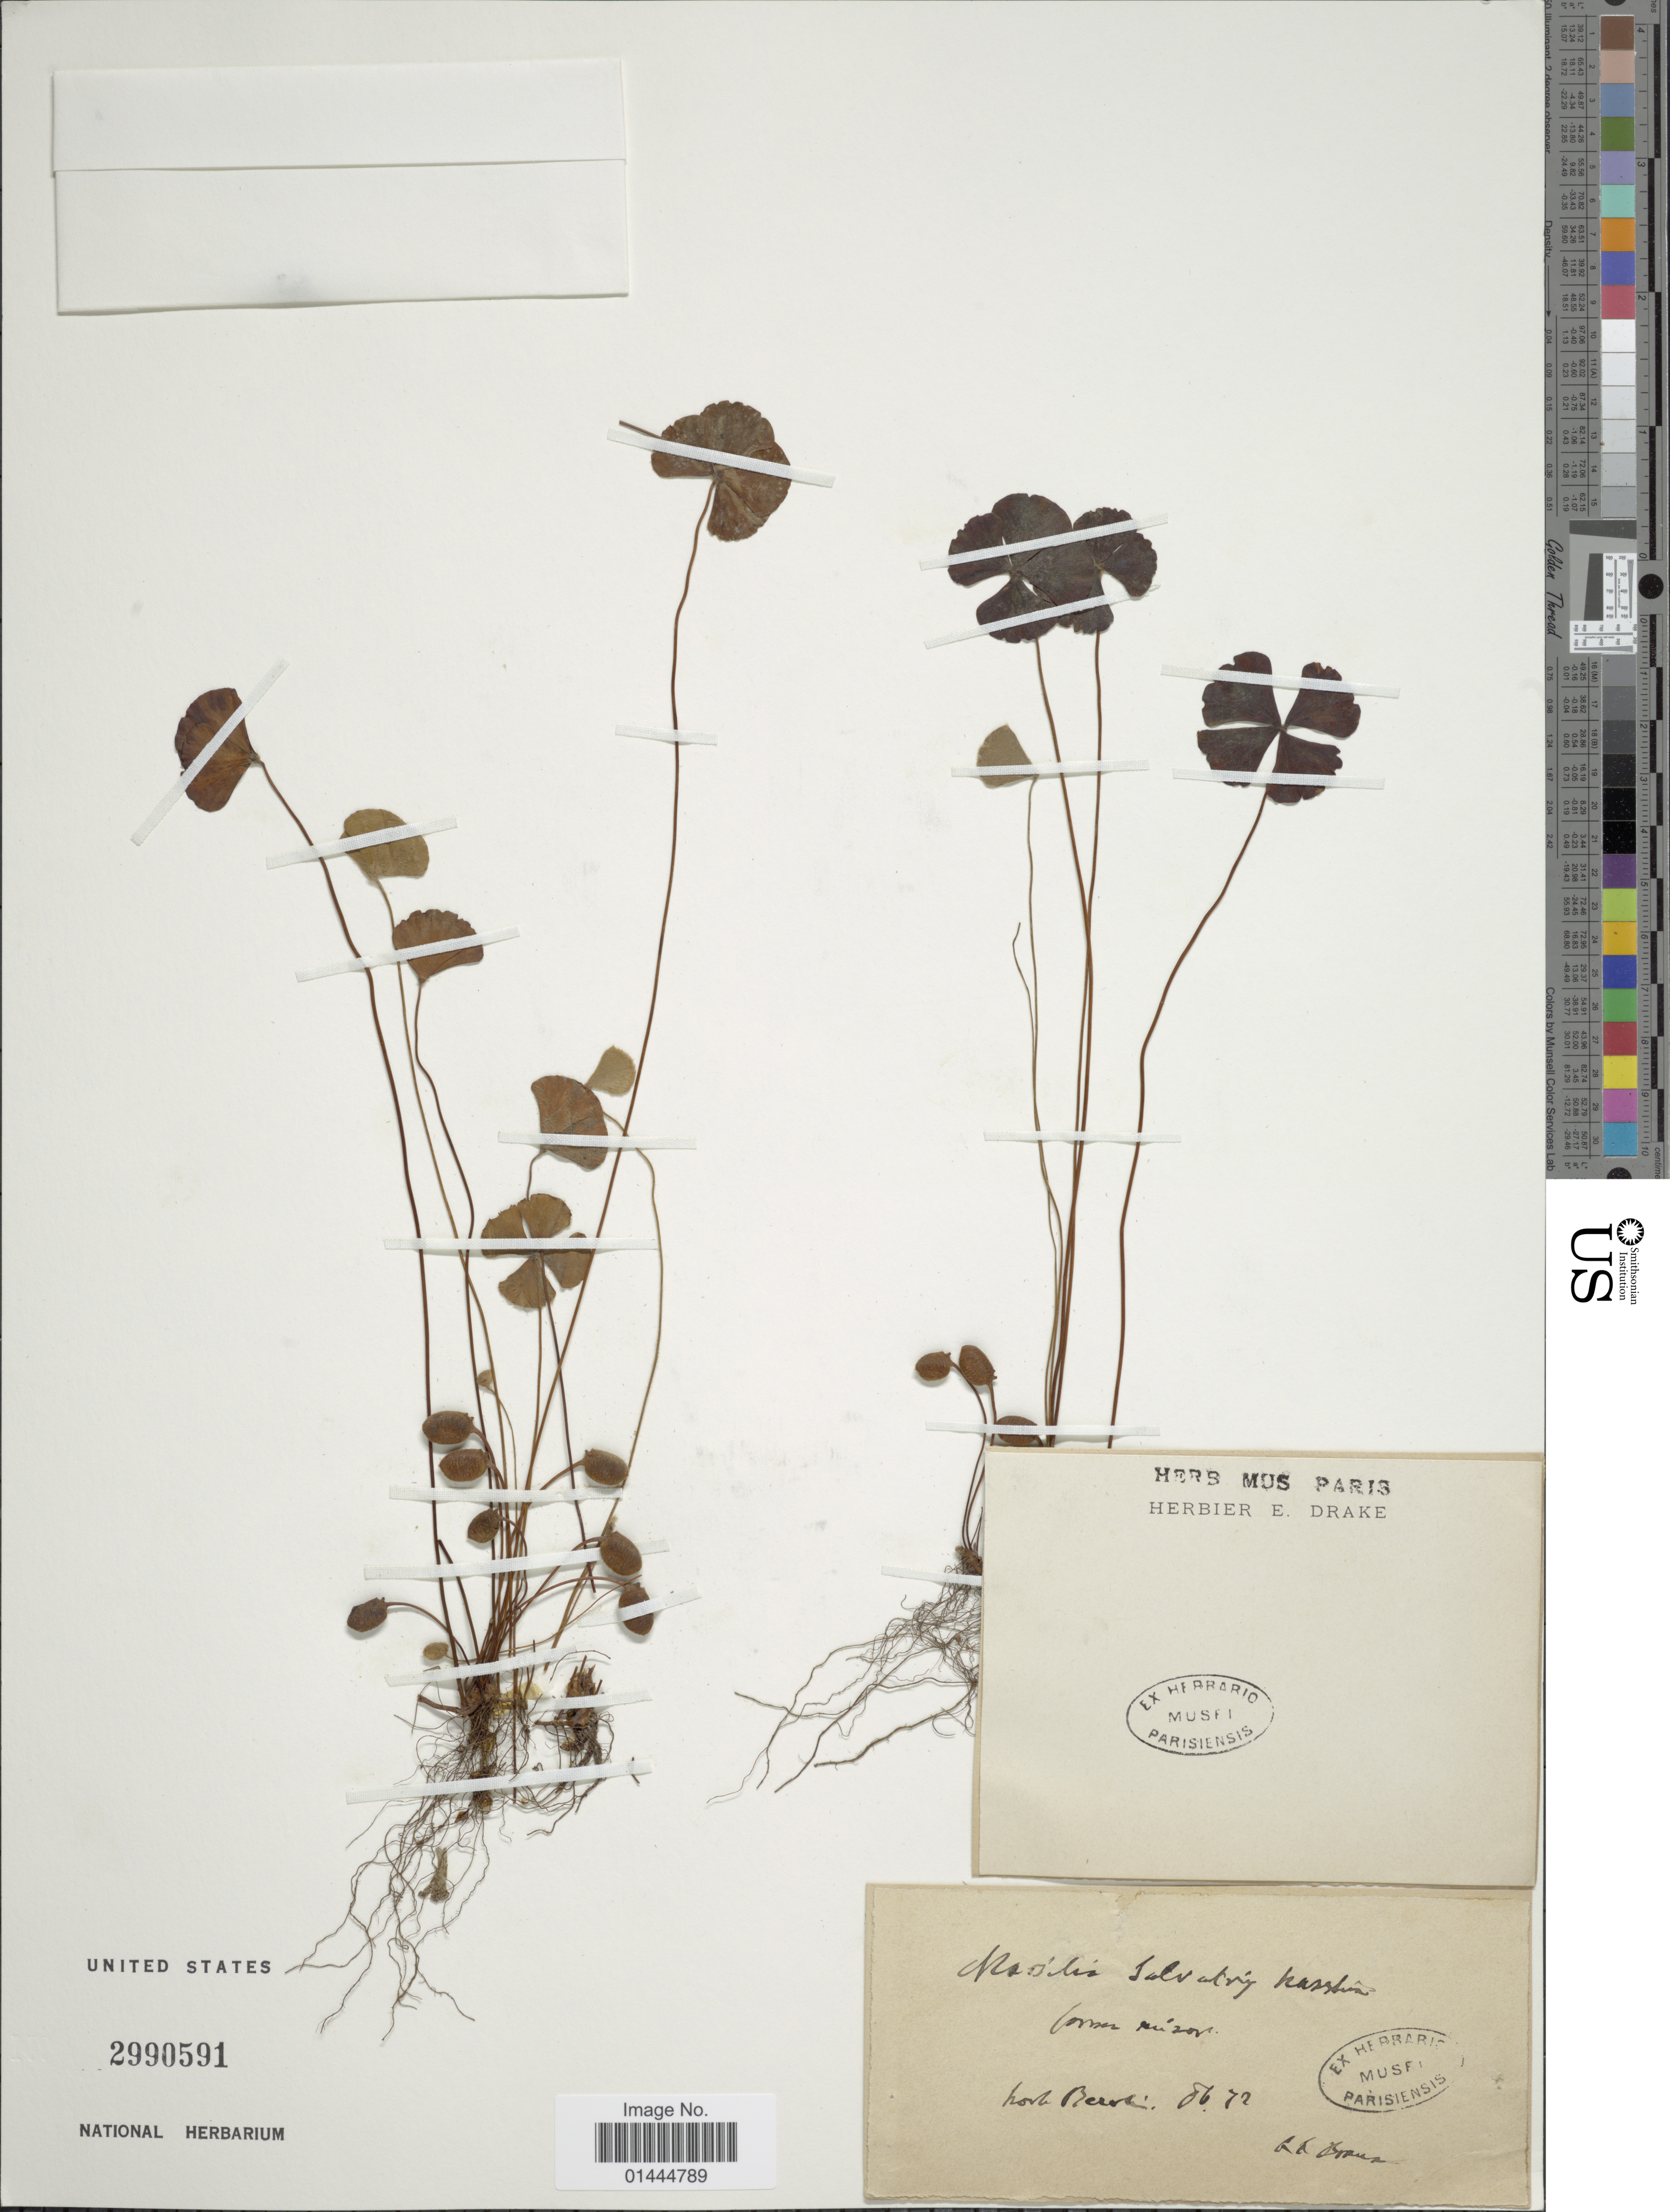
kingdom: Plantae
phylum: Tracheophyta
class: Polypodiopsida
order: Salviniales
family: Marsileaceae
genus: Marsilea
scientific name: Marsilea drummondii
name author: A. Braun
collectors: Braun, --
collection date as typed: Transcribed d/m/y: /6/72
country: Germany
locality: Hort. Berol.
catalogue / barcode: US 2990591